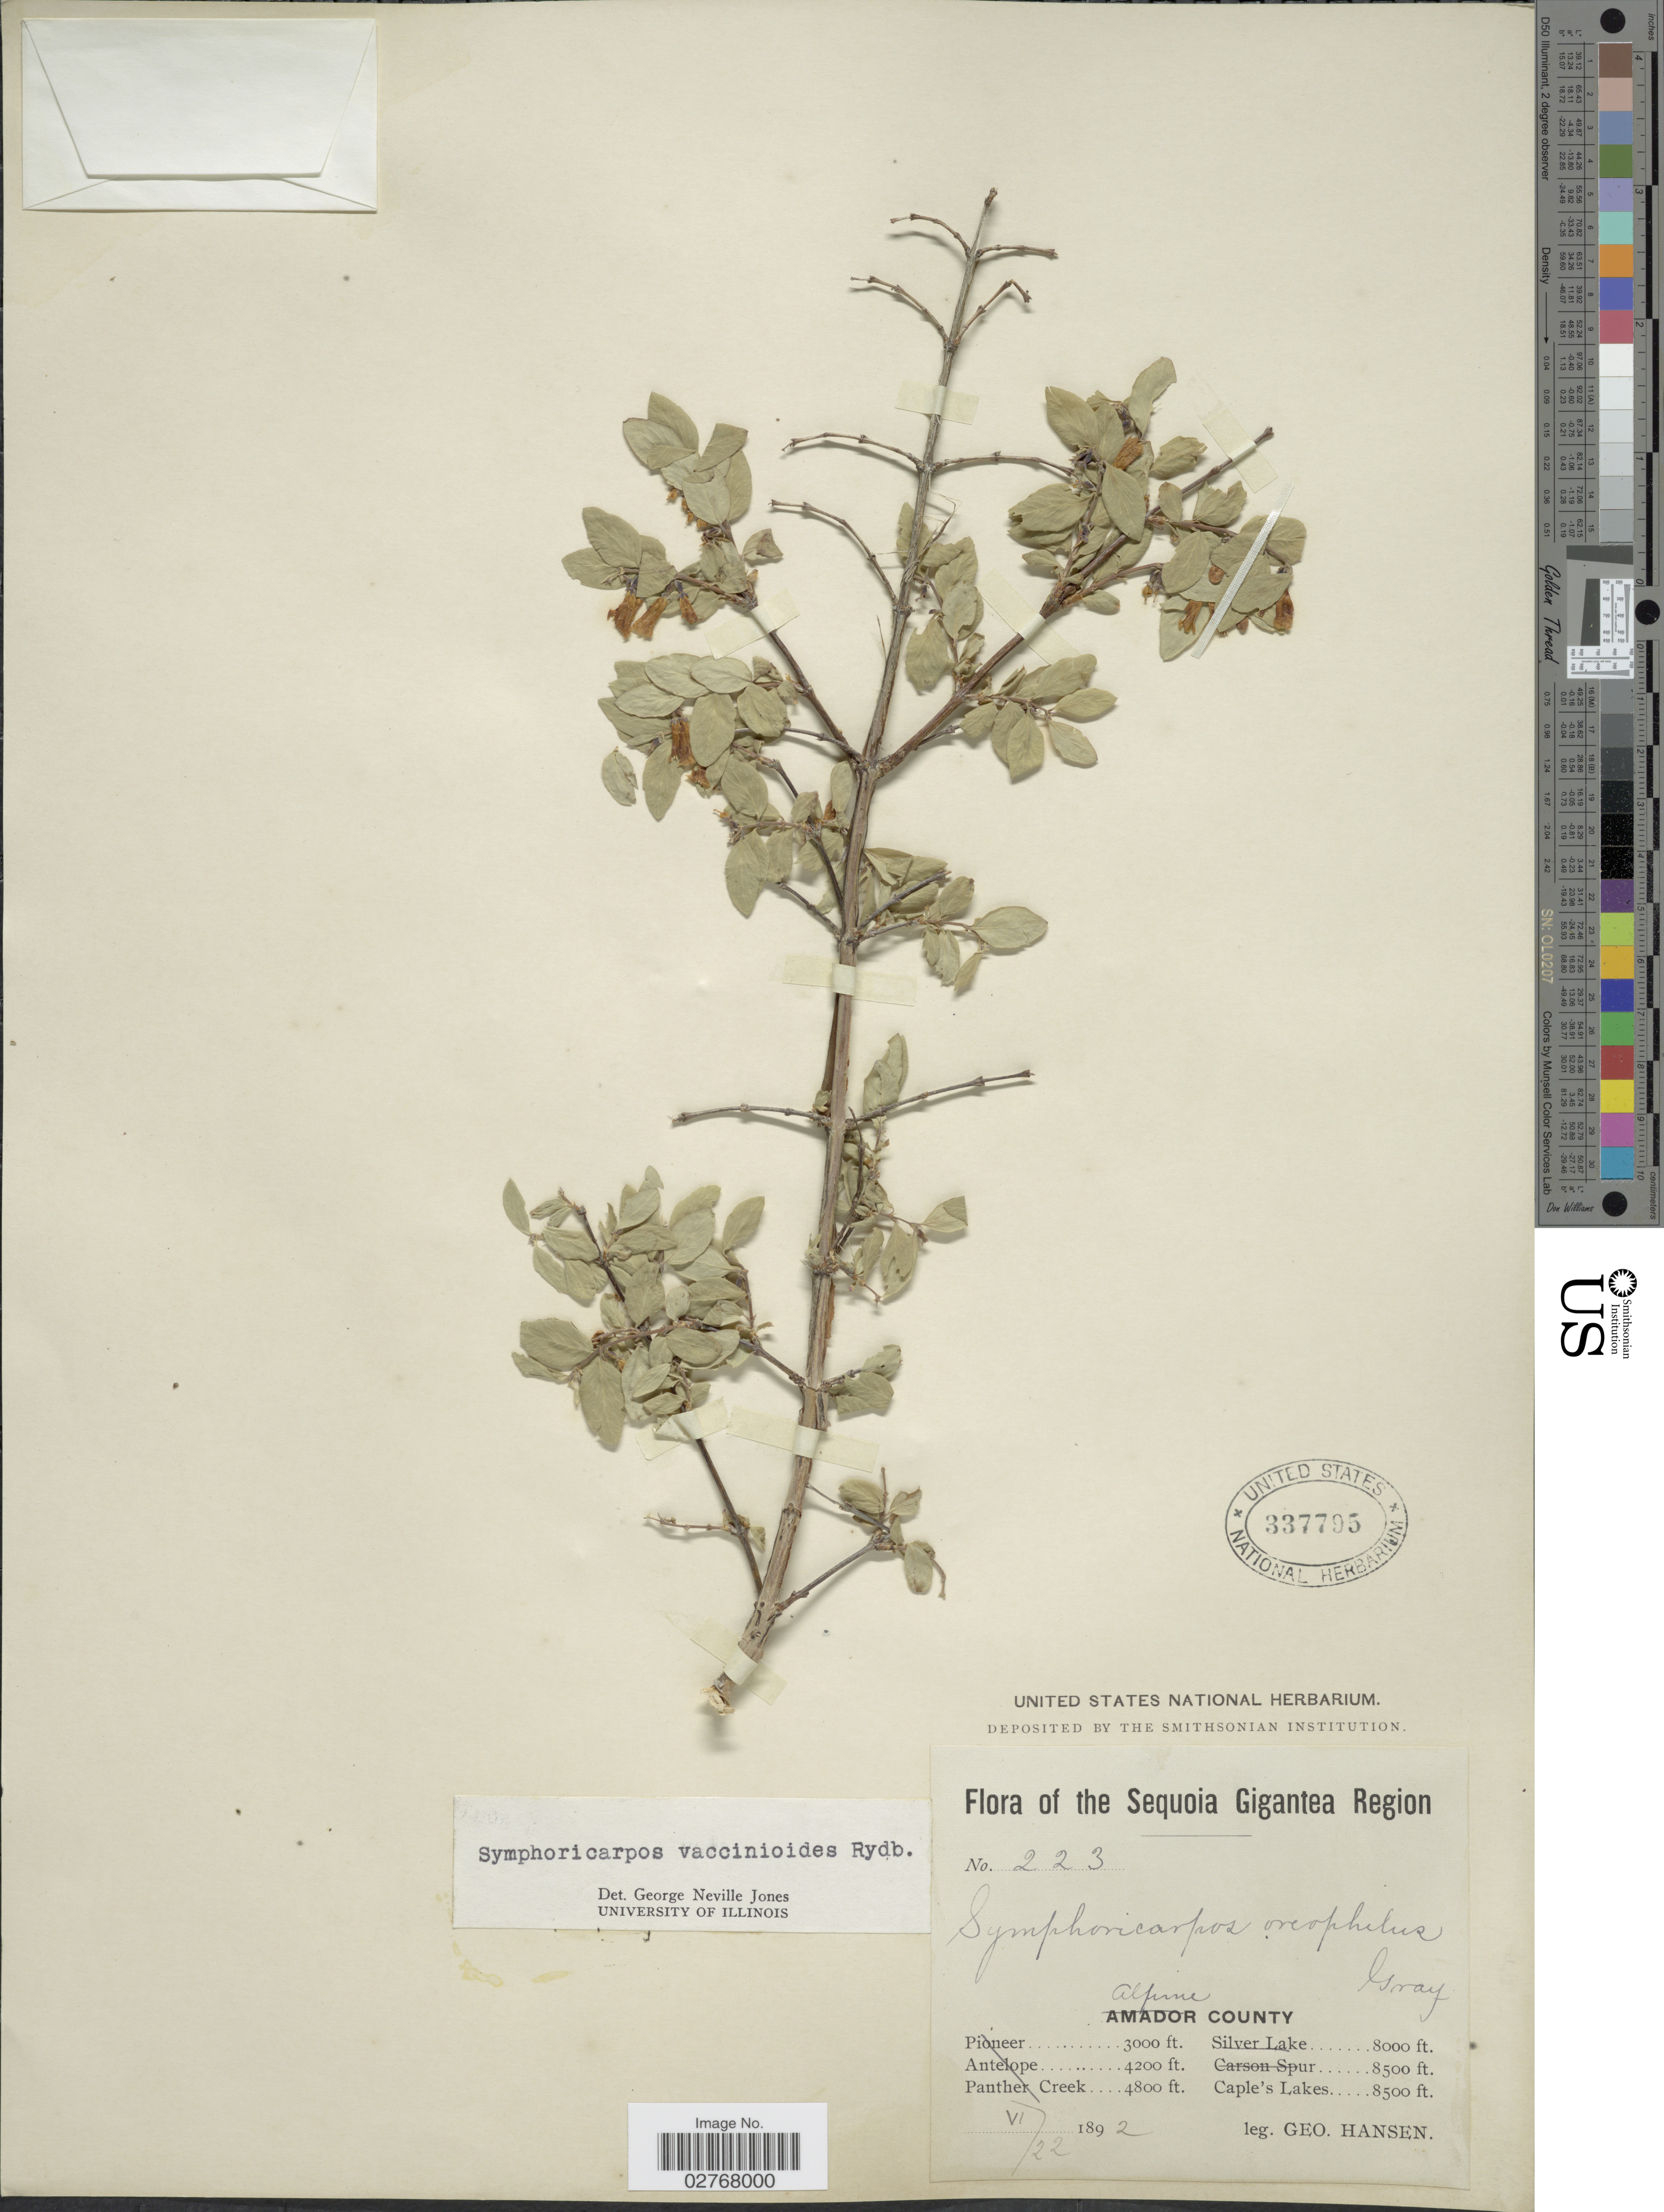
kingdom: Plantae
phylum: Tracheophyta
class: Magnoliopsida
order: Dipsacales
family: Caprifoliaceae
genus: Symphoricarpos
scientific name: Symphoricarpos vaccinioides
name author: Rydb.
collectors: G. Hansen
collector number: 223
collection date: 1892-06-22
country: United States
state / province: California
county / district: Alpine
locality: Sequoia Gigantea Region, Alpine County, Caple's Lakes.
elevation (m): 2591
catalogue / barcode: US 337795